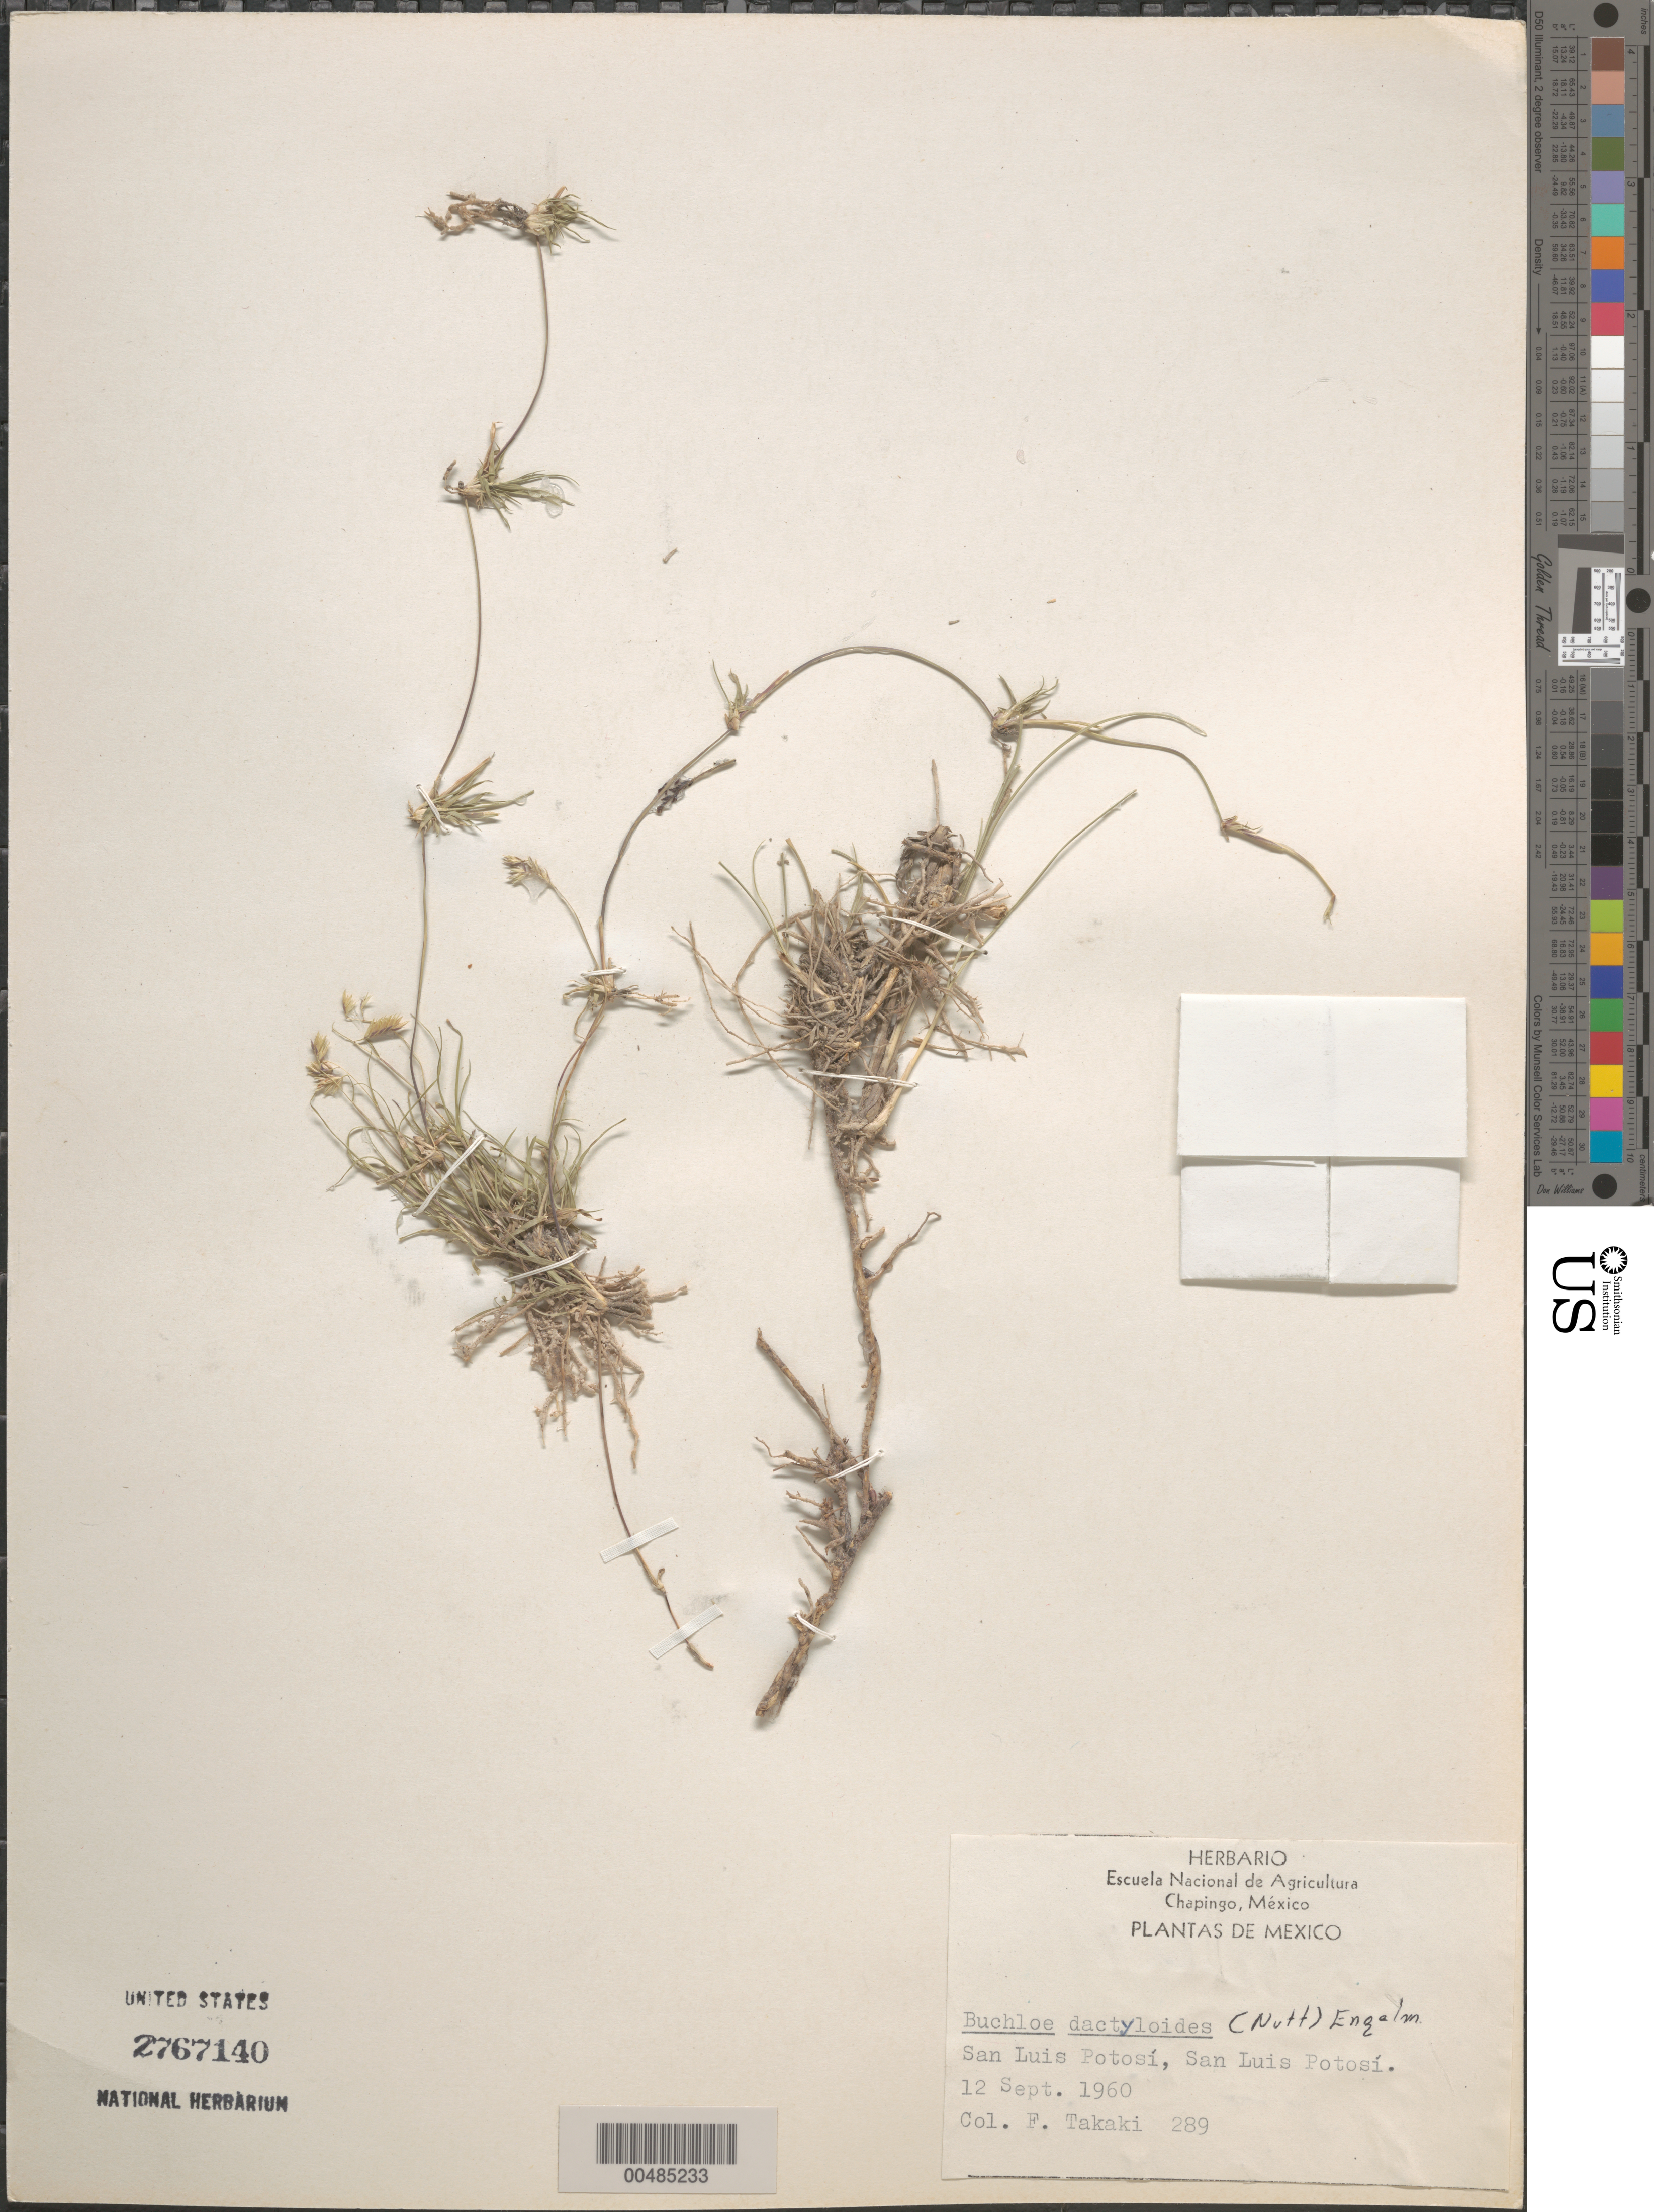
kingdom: Plantae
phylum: Tracheophyta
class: Liliopsida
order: Poales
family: Poaceae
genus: Buchloe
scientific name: Buchloe dactyloides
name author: (Nutt.) Engelm.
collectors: F. Takaki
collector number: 289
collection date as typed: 12 Sep 1960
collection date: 1960-09-12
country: Mexico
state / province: San Luis Potosi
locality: San Luis Potos¡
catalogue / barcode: US 2767140